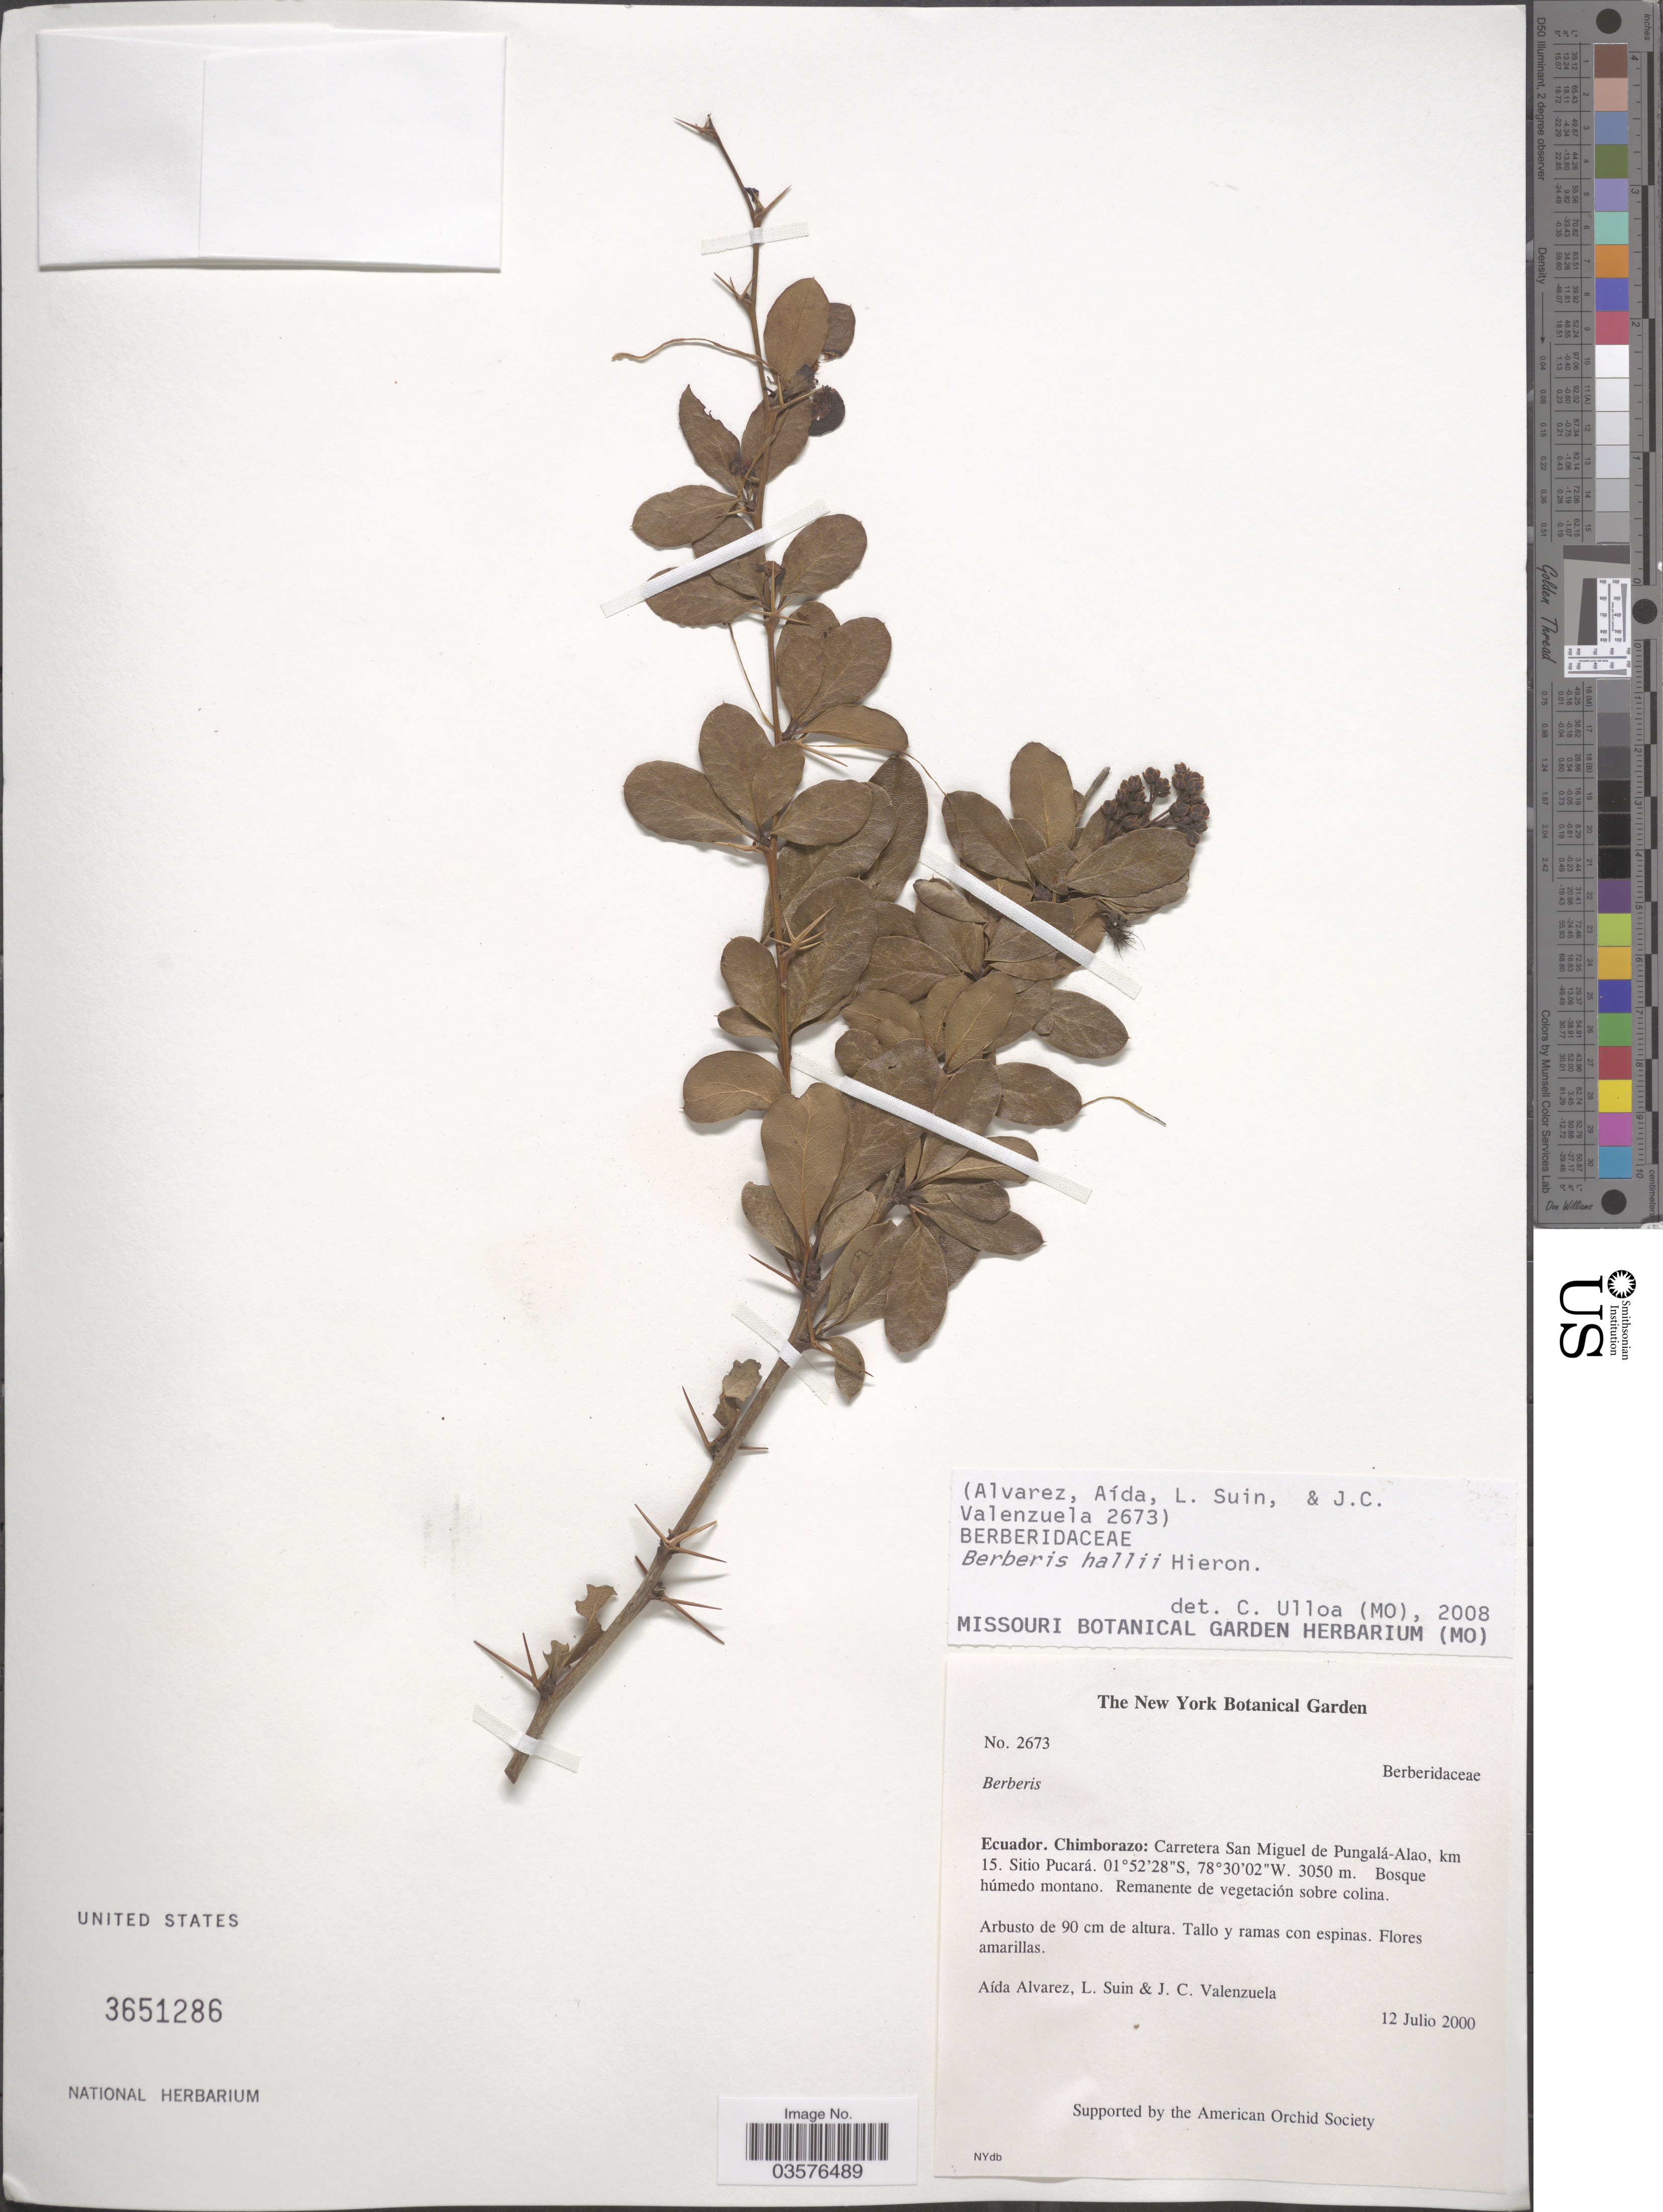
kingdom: Plantae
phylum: Tracheophyta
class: Magnoliopsida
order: Ranunculales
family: Berberidaceae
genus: Berberis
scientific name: Berberis hallii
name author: Hieron.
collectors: A. Alvarez, L. Suin & J. Valenzuela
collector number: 2673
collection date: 2000-07-12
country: Ecuador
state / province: Chimborazo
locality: Carretera San Miguel de Pungalá-Alao, km 15. Sitio Pucará.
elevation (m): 3050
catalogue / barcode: US 3651286